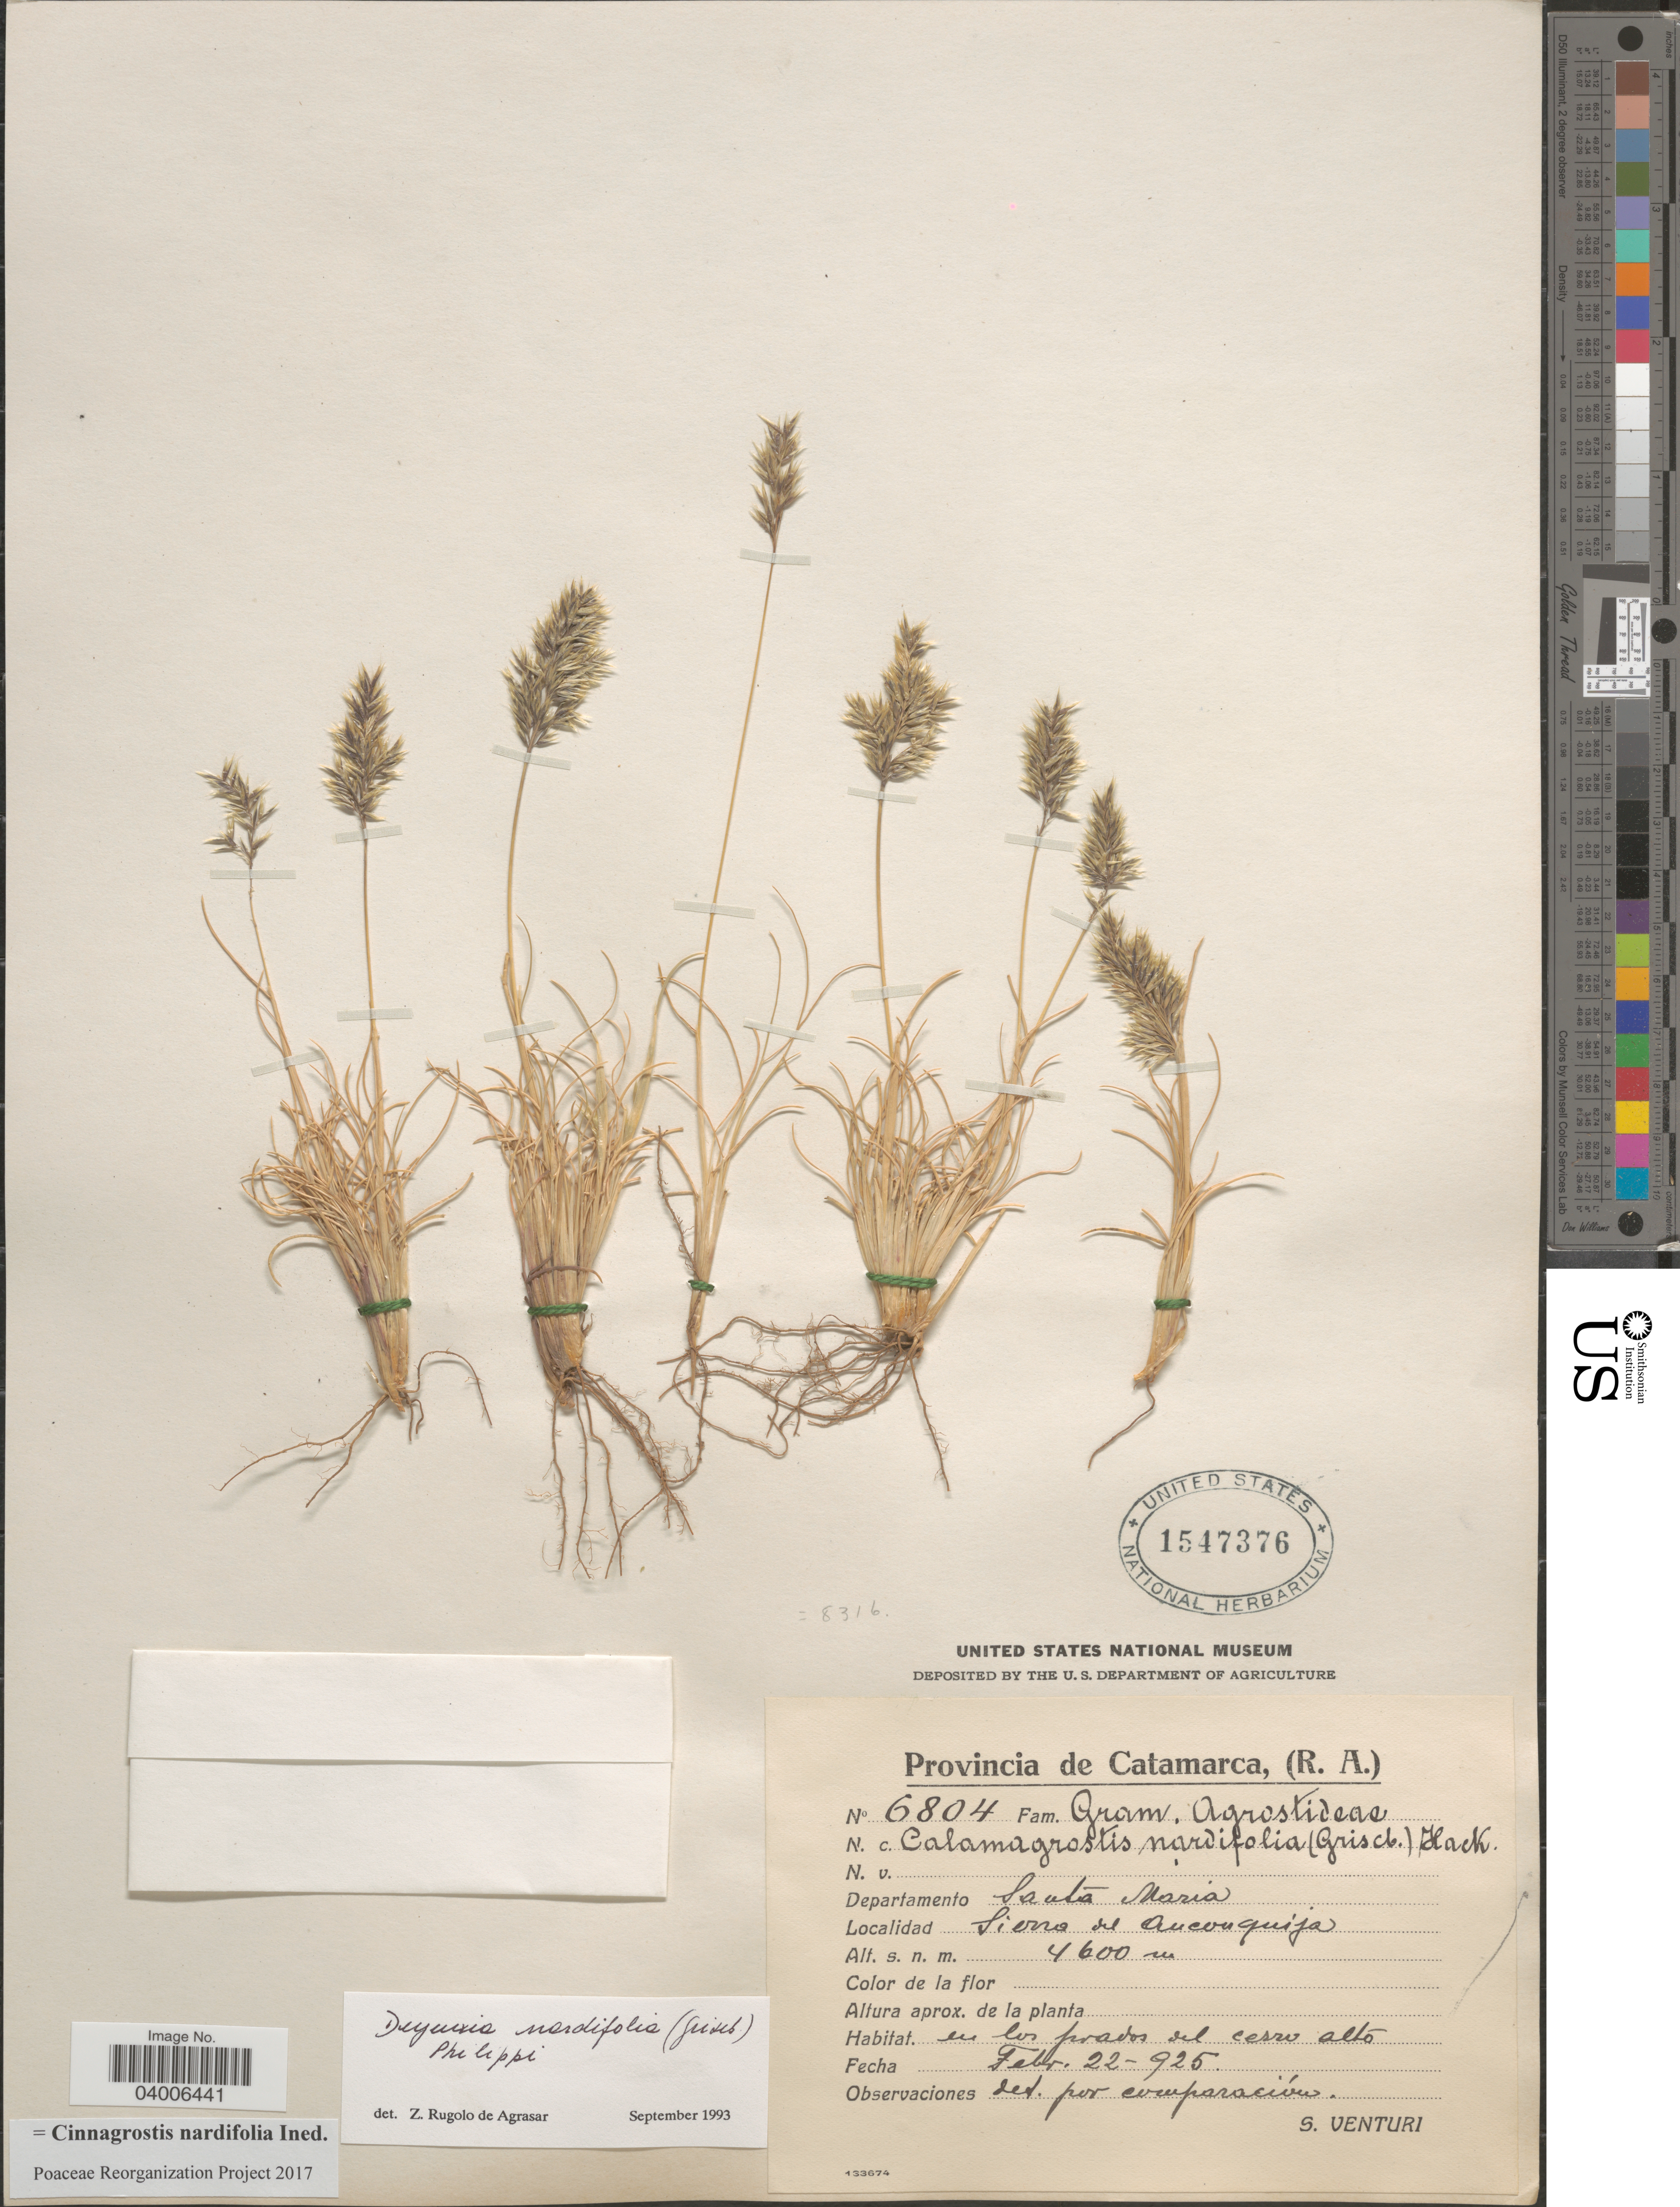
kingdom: Plantae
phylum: Tracheophyta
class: Liliopsida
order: Poales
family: Poaceae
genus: Cinnagrostis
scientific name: Cinnagrostis velutina var. nardifolia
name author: (Griseb.) P.M. Peterson et al.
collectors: S. Venturi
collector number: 6804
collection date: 1925-02-22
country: Argentina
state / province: Catamarca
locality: Departamento Santa Maria. Sierra del Anconquija.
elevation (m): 4600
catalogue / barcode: US 1547376